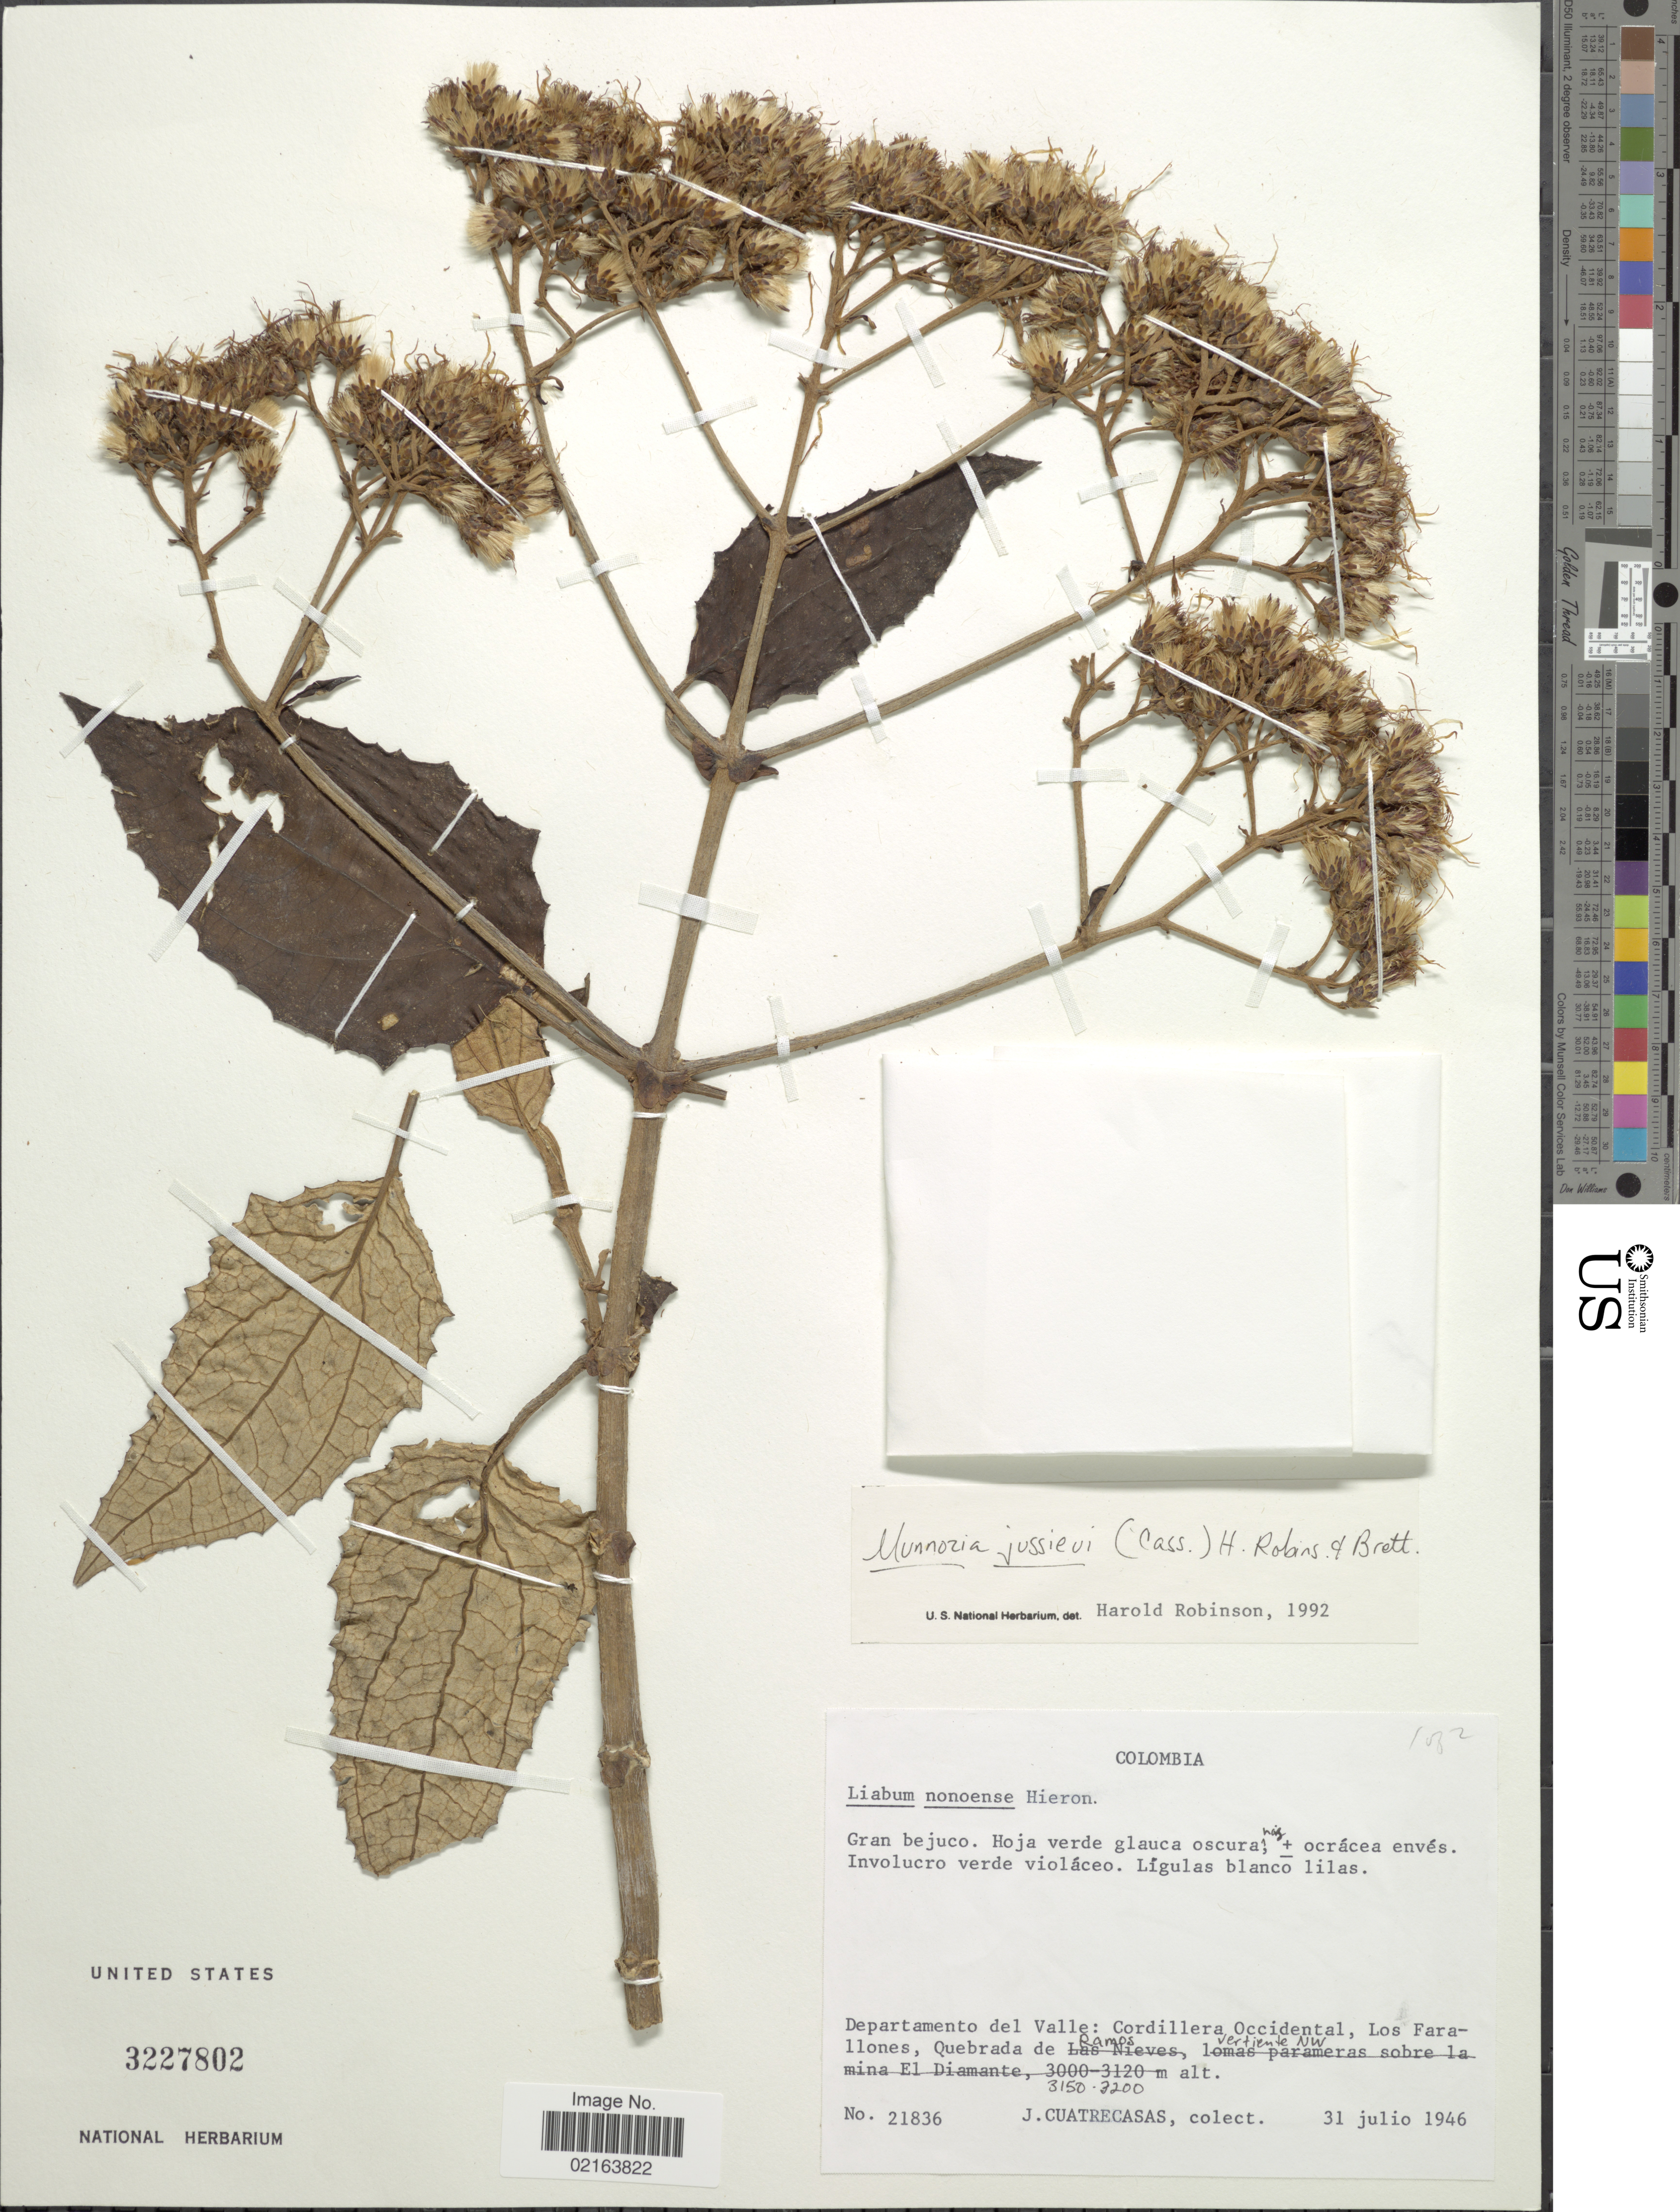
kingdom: Plantae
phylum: Tracheophyta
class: Magnoliopsida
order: Asterales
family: Asteraceae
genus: Munnozia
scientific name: Munnozia jussieui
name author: (Cass.) H. Rob. & Brettell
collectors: J. Cuatrecasas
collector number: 21836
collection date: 1946-07-31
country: Colombia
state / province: Valle del Cauca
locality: Departamento del Valle: Cordillera, Los Farallones, Quebrada de Ramos, vertiente NW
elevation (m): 3150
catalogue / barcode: US 3227802